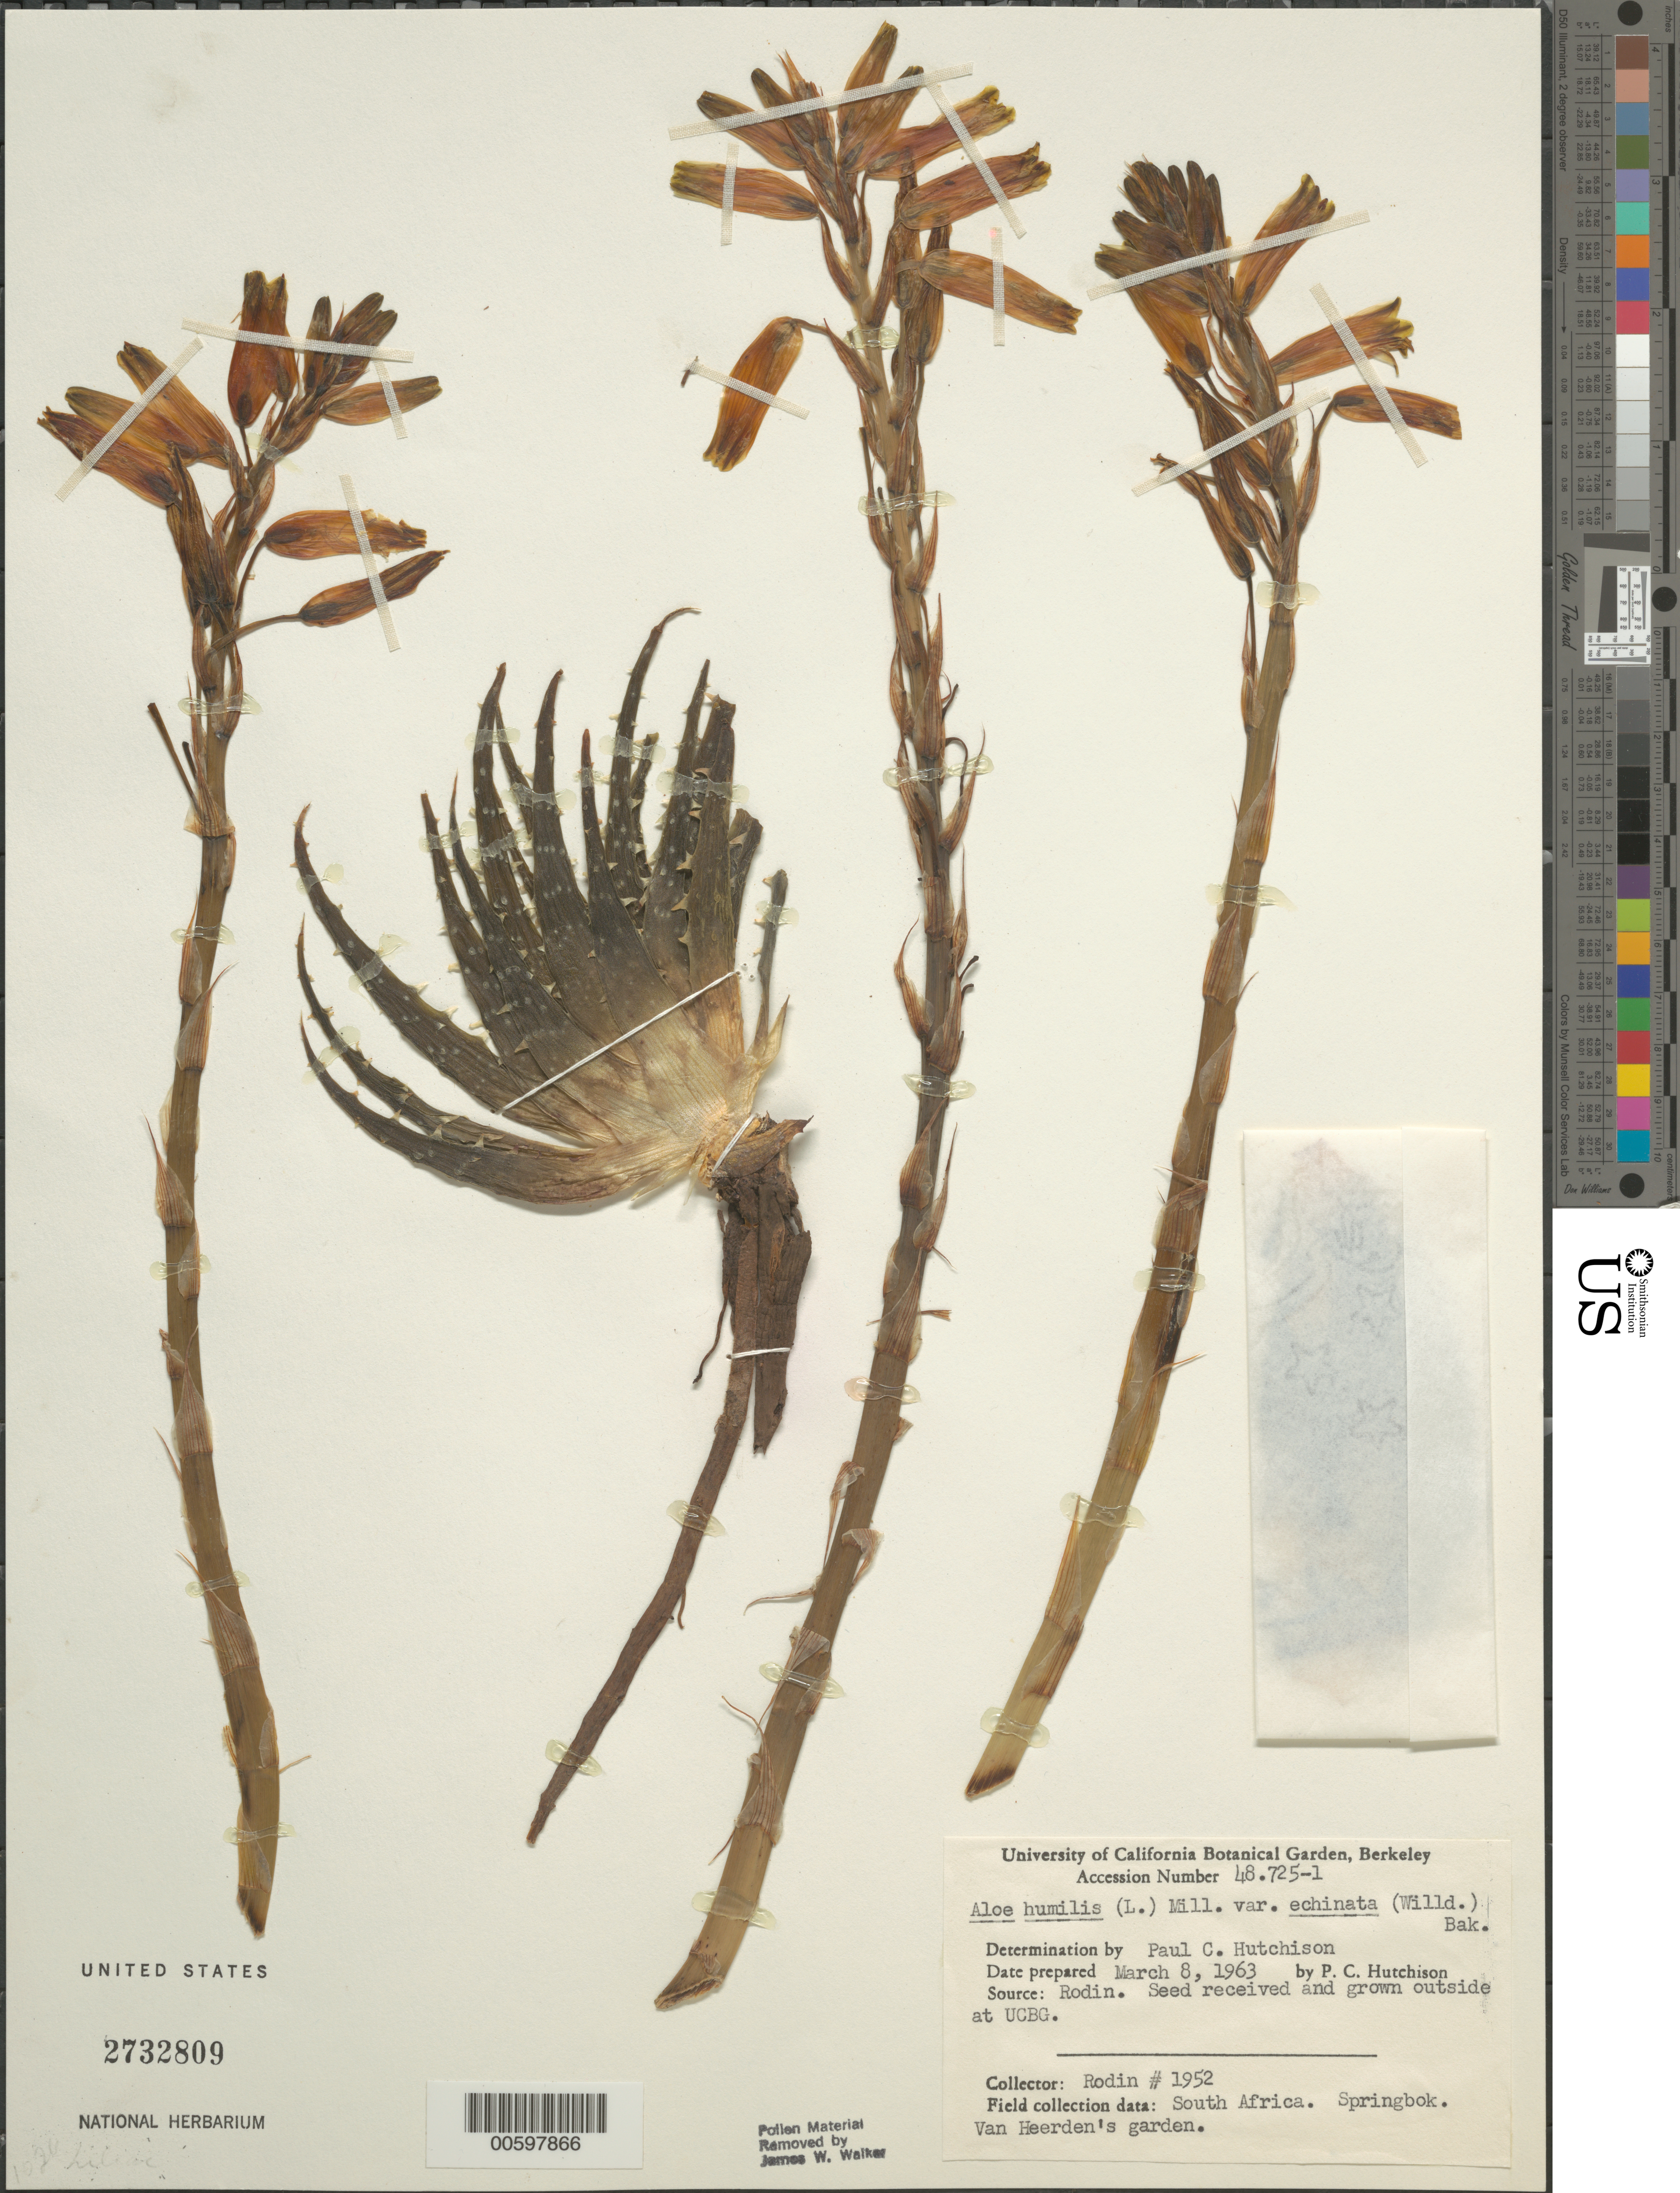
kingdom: Plantae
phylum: Tracheophyta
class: Liliopsida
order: Asparagales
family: Asphodelaceae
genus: Aloe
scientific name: Aloe humilis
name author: Mill.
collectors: -. Rodin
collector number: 1952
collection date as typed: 08 Mar 1963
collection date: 1963-03-08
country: South Africa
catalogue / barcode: US 2732809